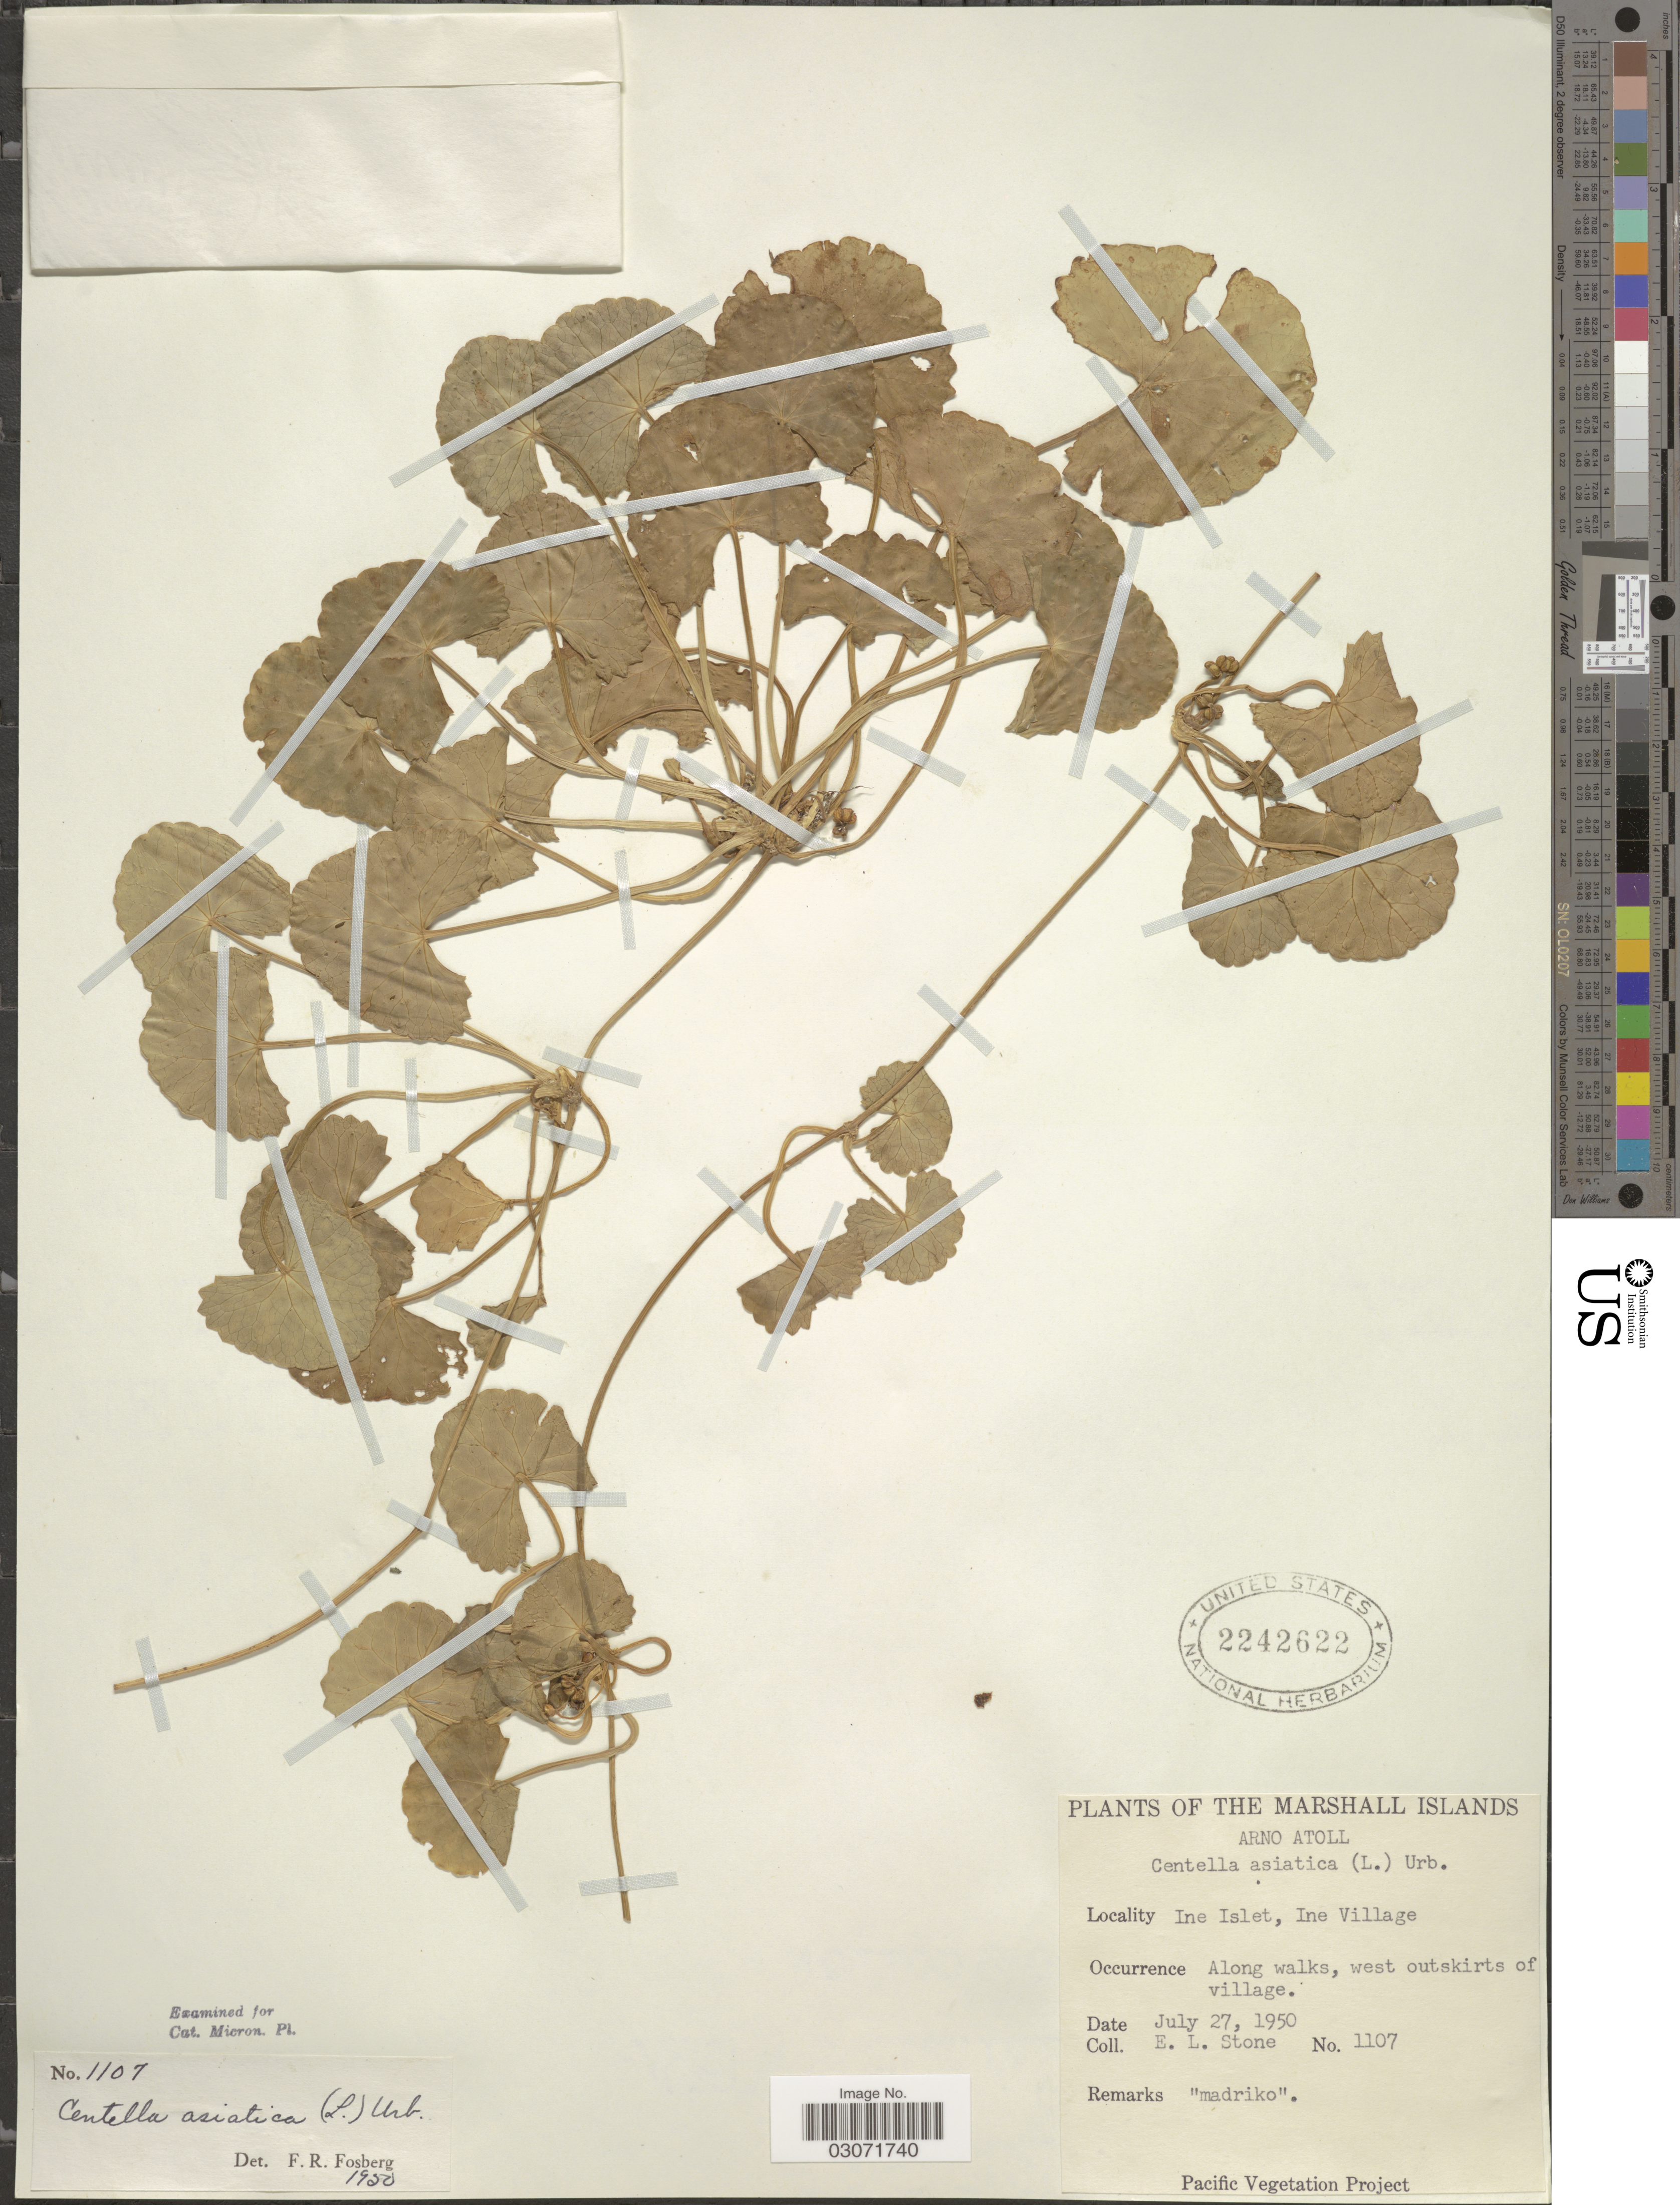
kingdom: Plantae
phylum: Tracheophyta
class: Magnoliopsida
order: Apiales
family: Apiaceae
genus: Centella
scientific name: Centella asiatica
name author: (L.) Urb.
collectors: E. L. Stone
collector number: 1107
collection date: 1950-07-27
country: Marshall Islands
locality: Arno Atoll. Ine Islet, Ine Village.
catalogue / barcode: US 2242622